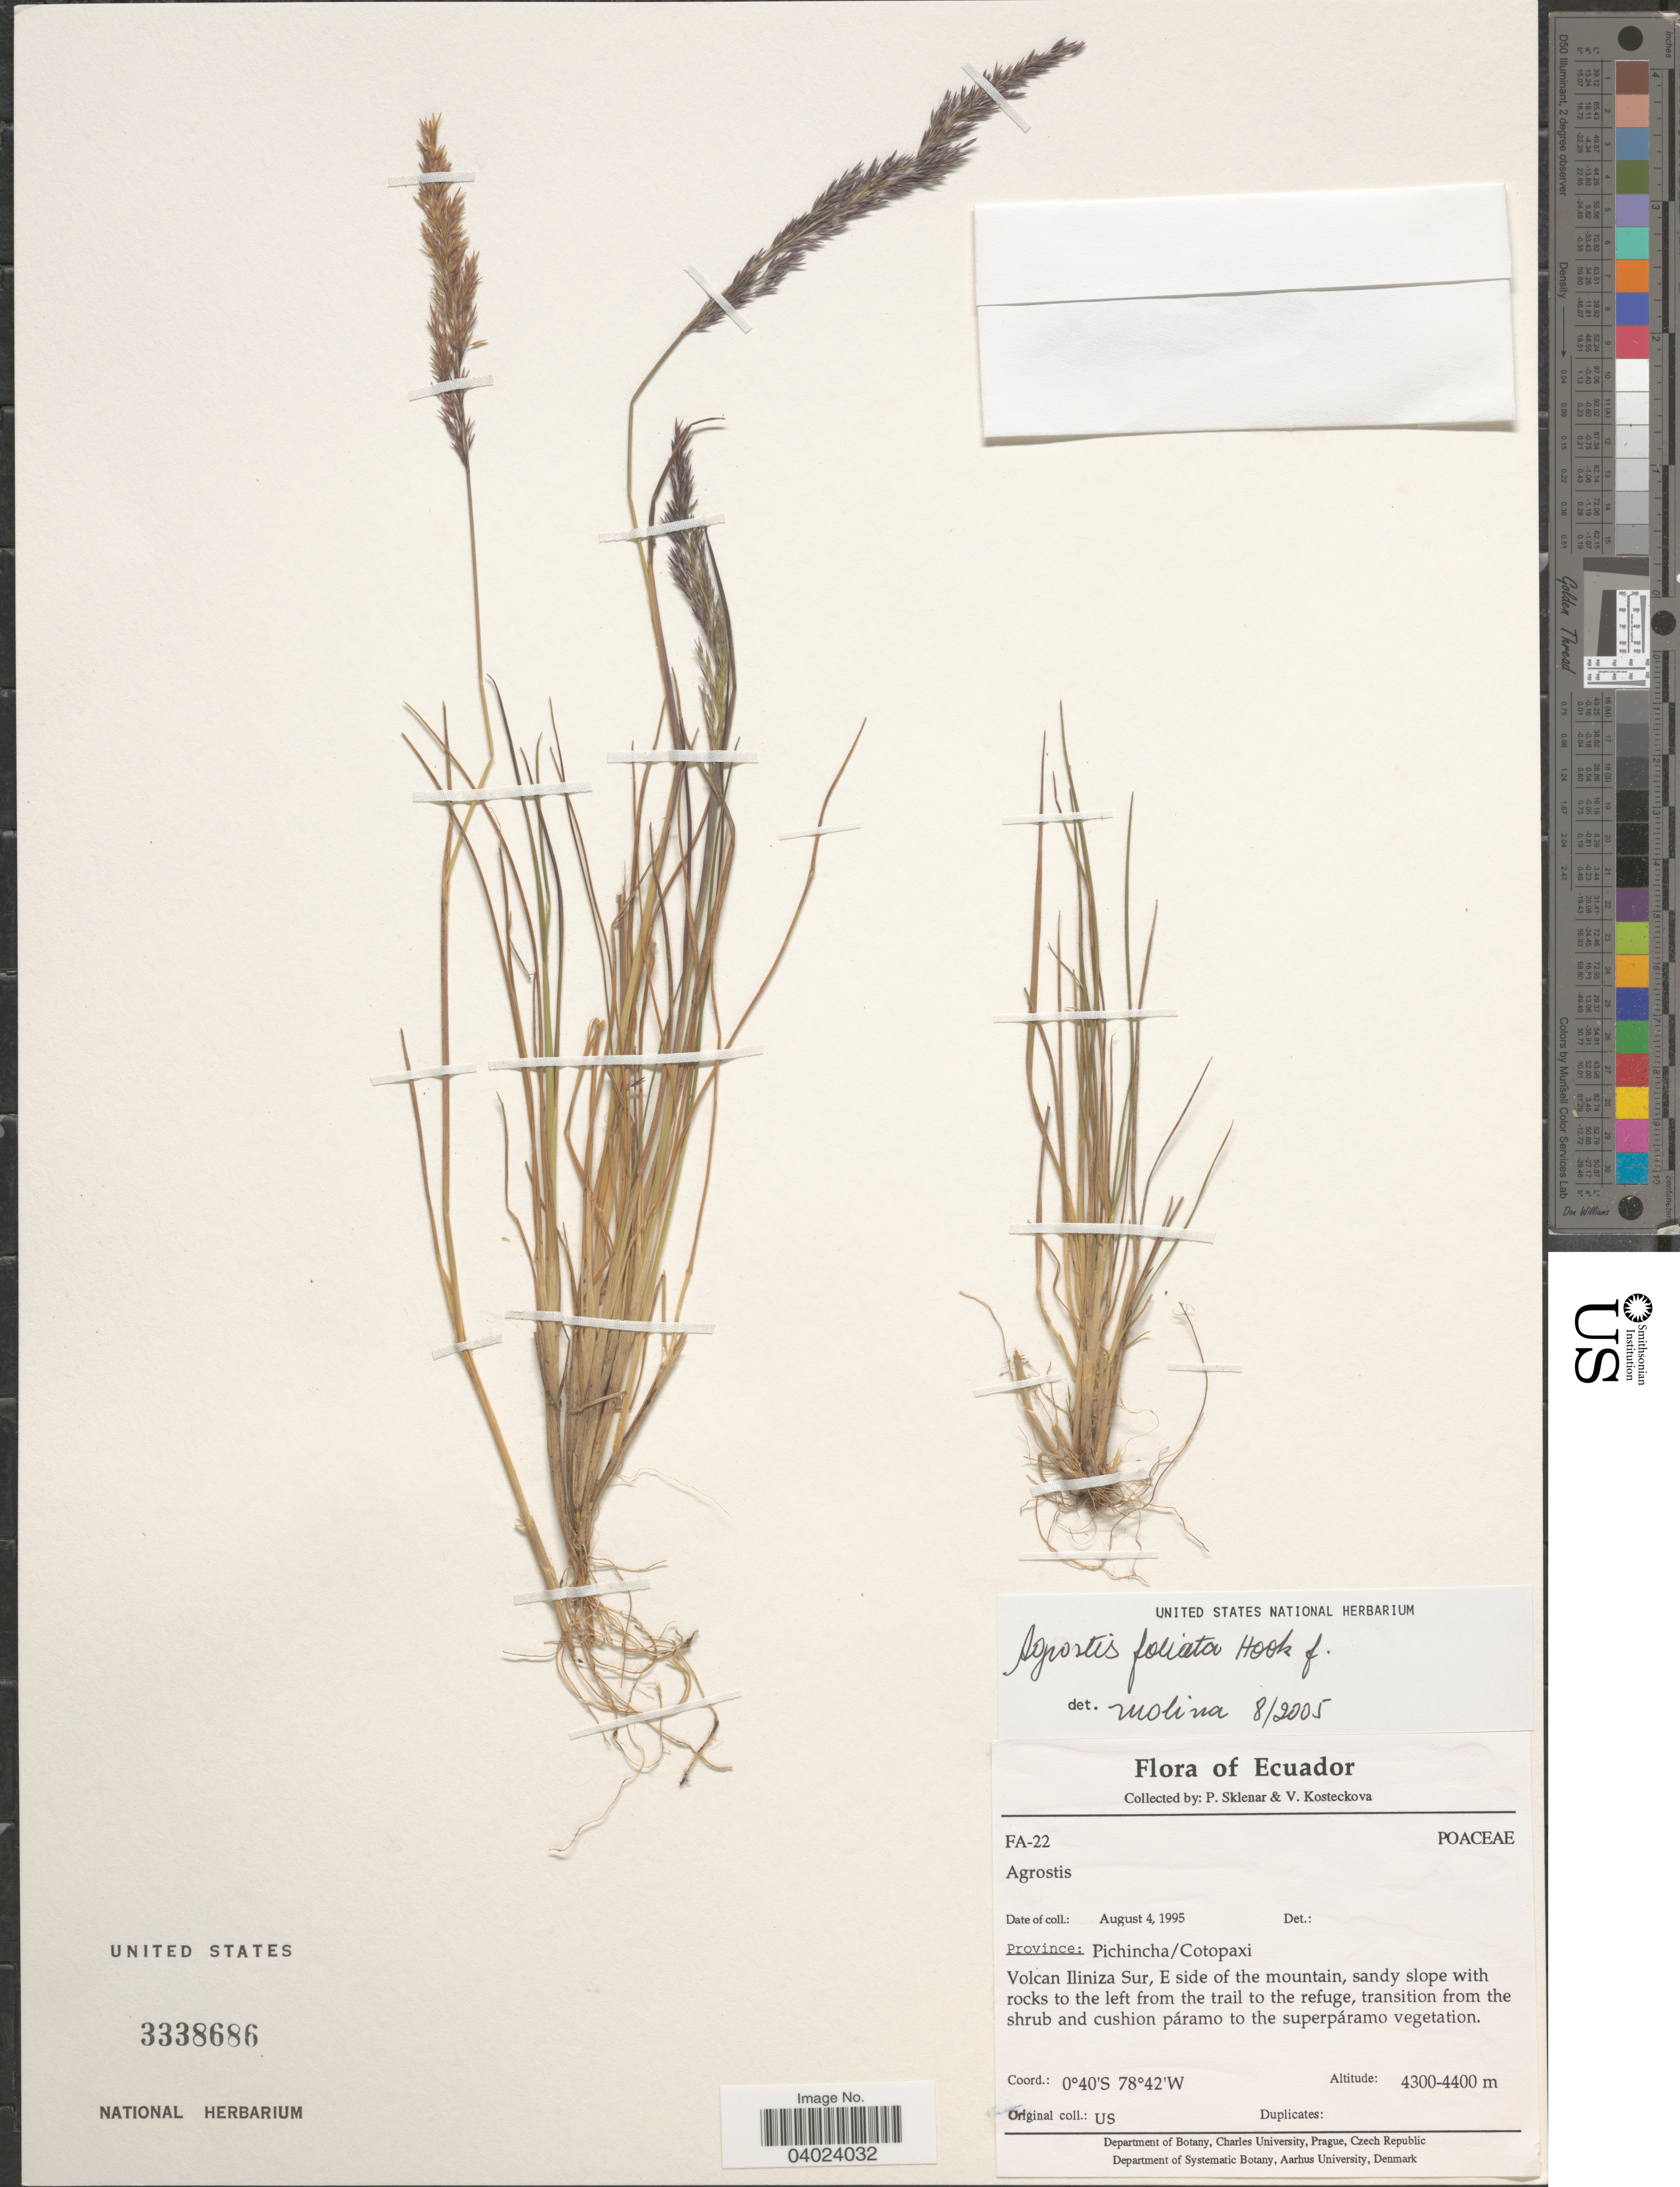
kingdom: Plantae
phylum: Tracheophyta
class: Liliopsida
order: Poales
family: Poaceae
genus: Agrostis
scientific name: Agrostis foliata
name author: Hook. f.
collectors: P. Sklenar & V. Kosteckova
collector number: FA-22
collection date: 1995-08-04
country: Ecuador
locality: Province: Pichincha/Cotopaxi. Volcan Iliniza Sur, E side of the mountain, sandy slope with rocks to the left from the trail to the refuge.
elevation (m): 4300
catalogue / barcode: US 3338686